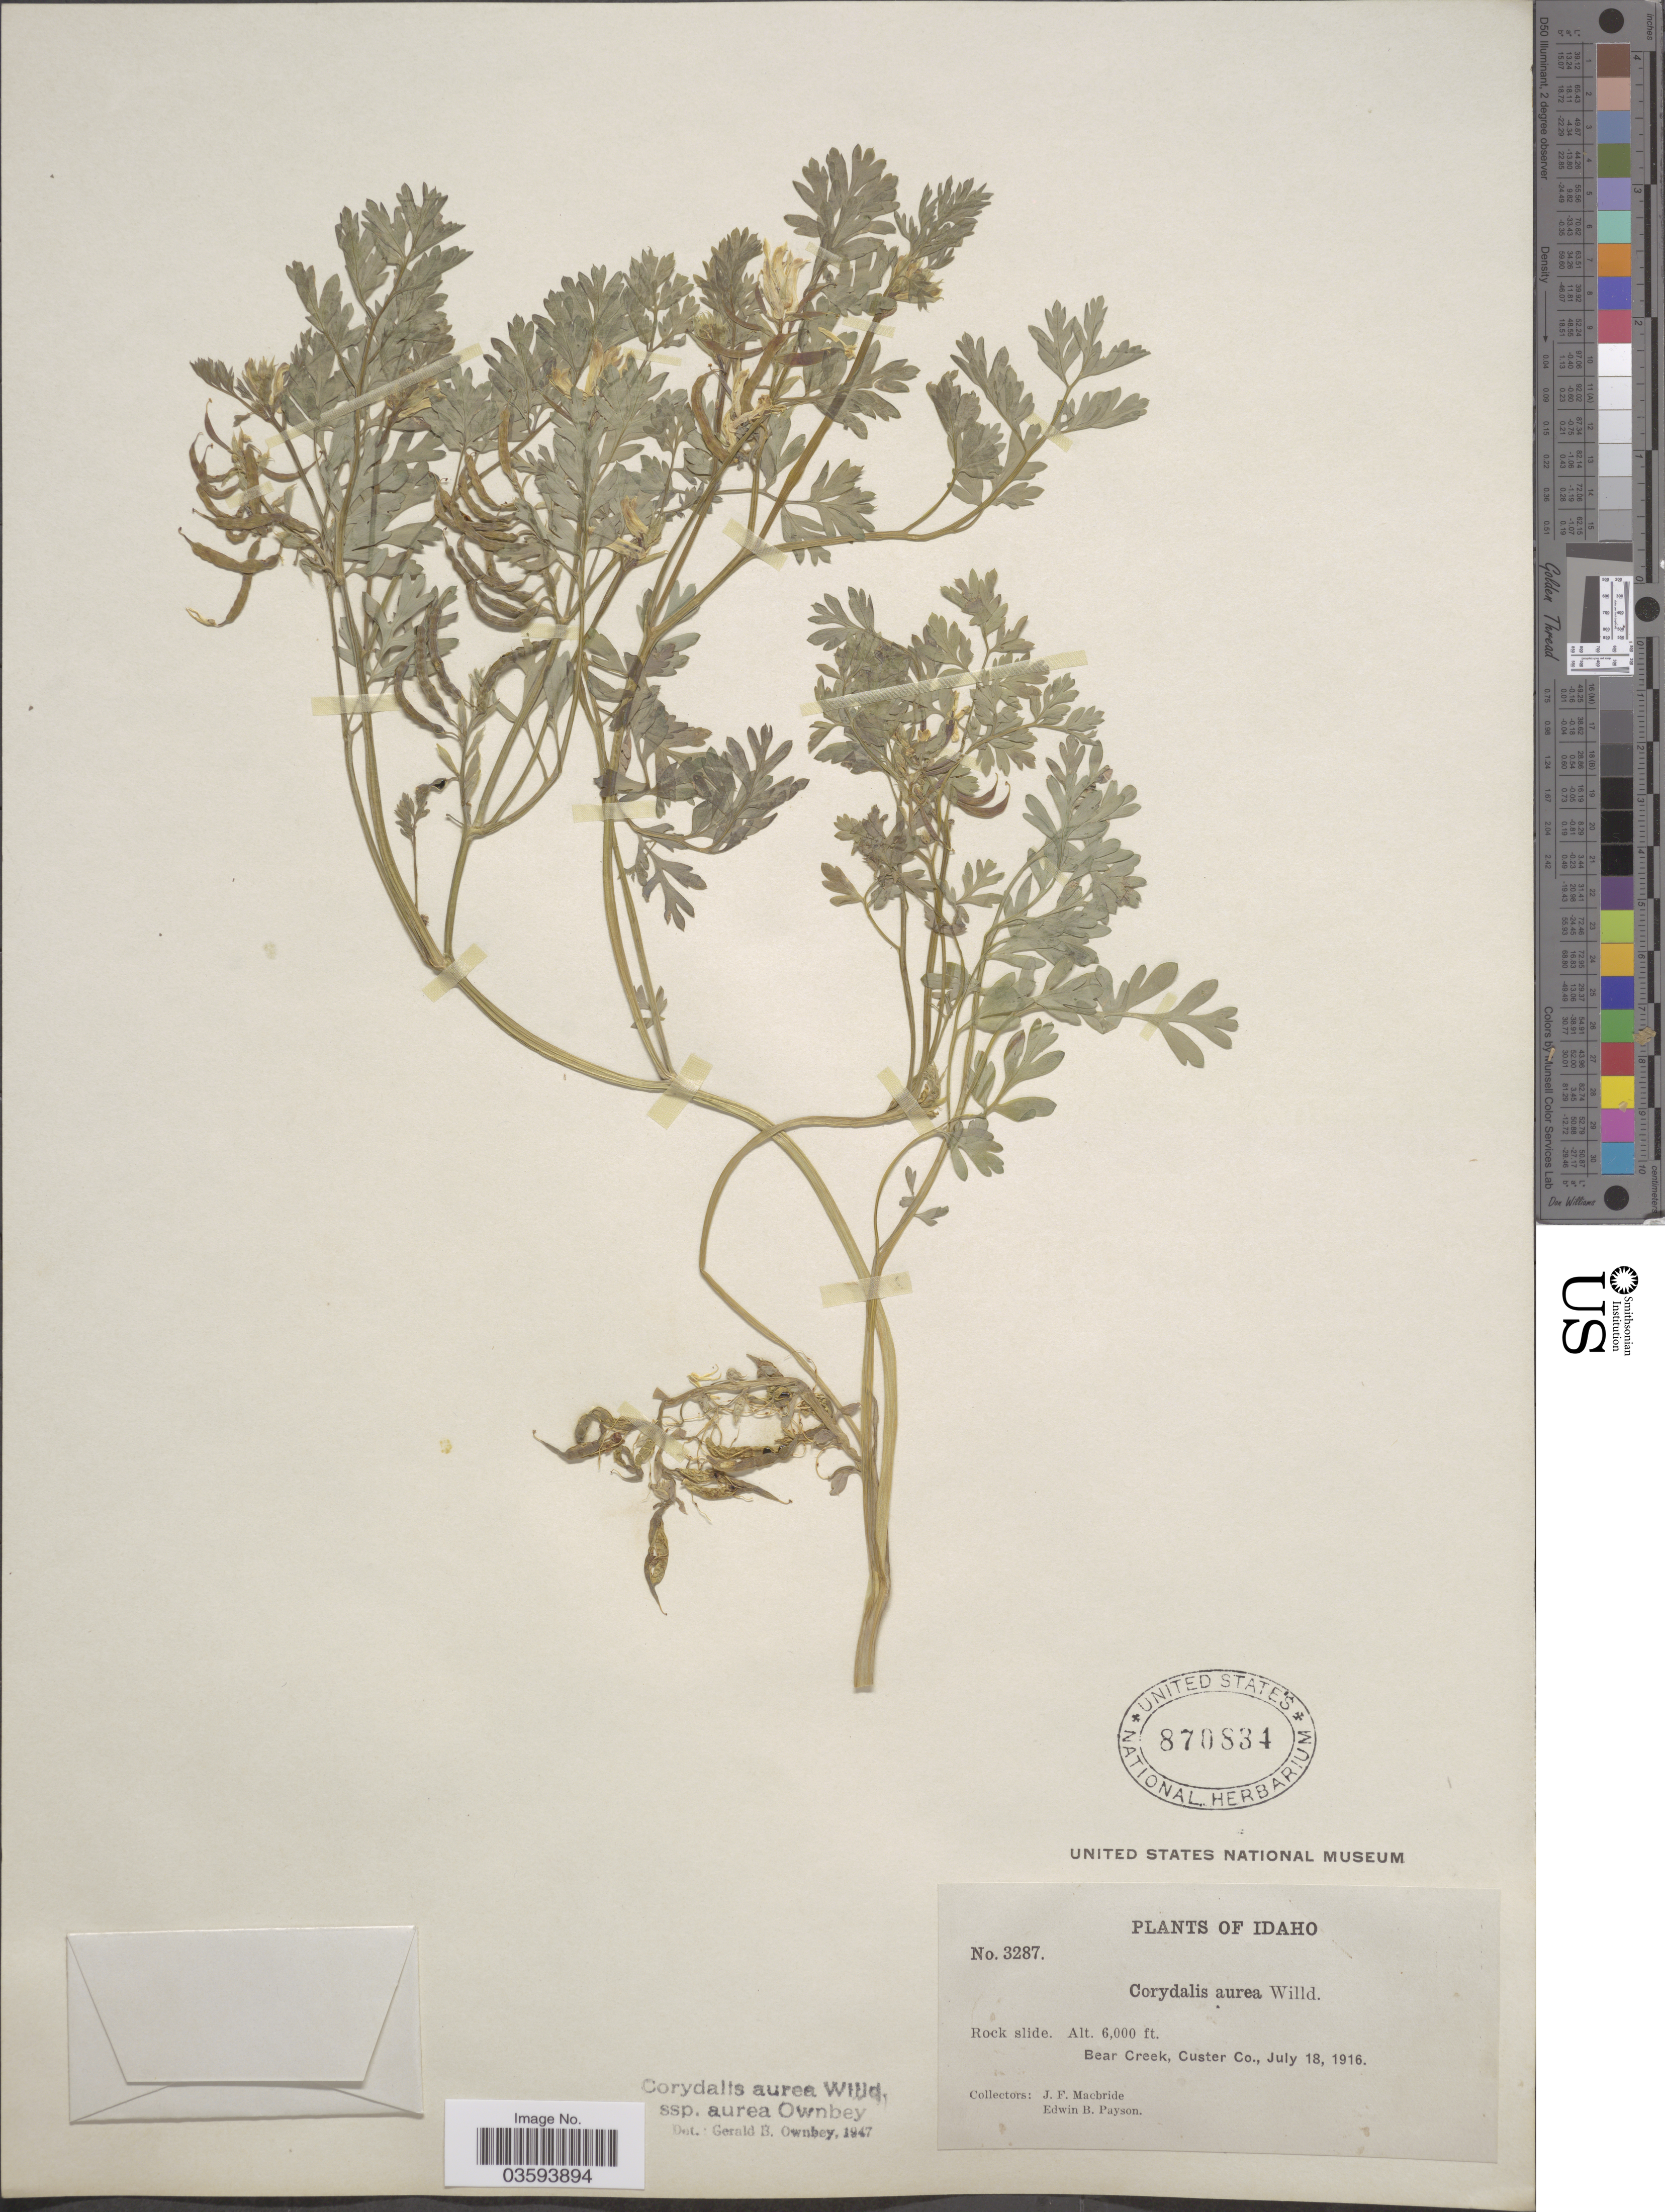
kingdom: Plantae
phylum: Tracheophyta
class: Magnoliopsida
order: Ranunculales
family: Papaveraceae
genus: Corydalis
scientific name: Corydalis aurea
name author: Willd.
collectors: J. F. Macbride & E. B. Payson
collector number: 3287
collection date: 1916-07-18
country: United States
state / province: Idaho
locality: Bear Creek, Custer Co.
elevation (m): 1829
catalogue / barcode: US 870834